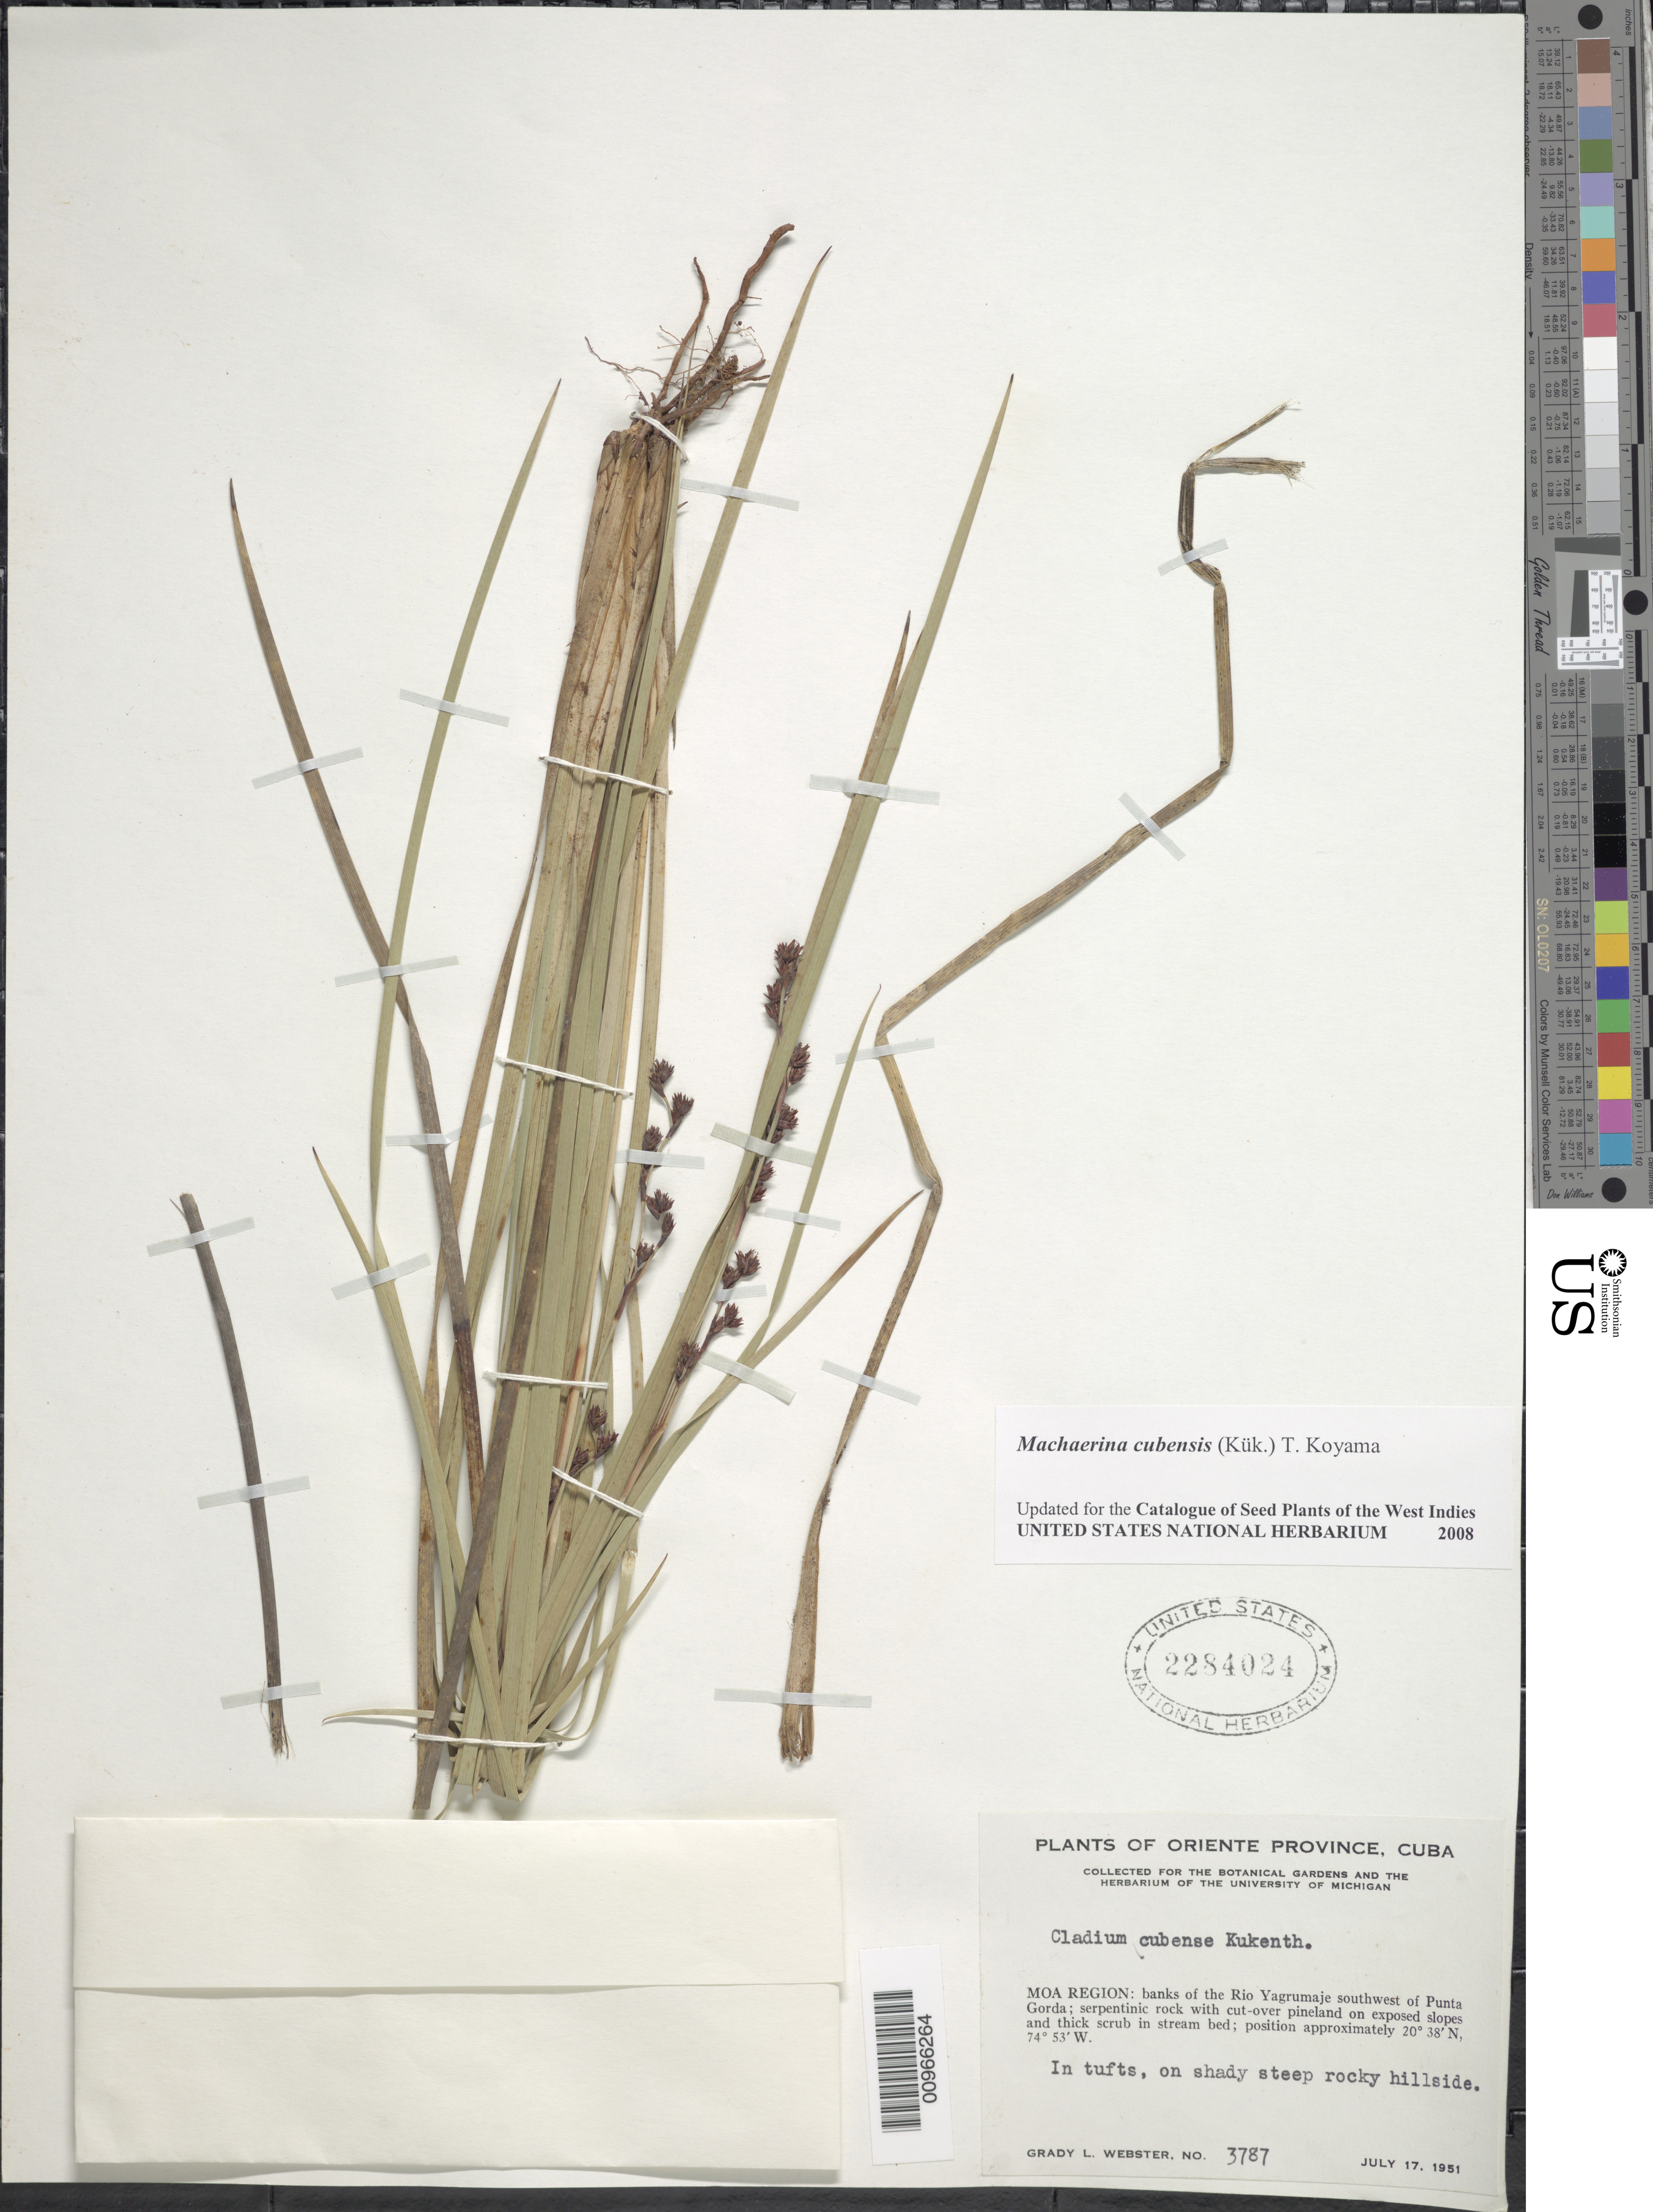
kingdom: Plantae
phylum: Tracheophyta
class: Liliopsida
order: Poales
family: Cyperaceae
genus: Machaerina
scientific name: Machaerina cubensis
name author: (Kük.) T. Koyama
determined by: Strong, M. T., (US), Smithsonian Institution - National Museum of Natural History (UNITED STATES)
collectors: G. L. Webster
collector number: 3787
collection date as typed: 17 Jul 1951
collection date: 1951-07-17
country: Cuba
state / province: Holguín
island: Cuba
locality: Moa Region, banks of the Rio Yagrumaje southwest of Punta Gorda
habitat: On shady steep rocky hillside, serpentine rock with cut-over pineland on exposed slopes and thick scrub in stream bed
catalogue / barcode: US 2284024